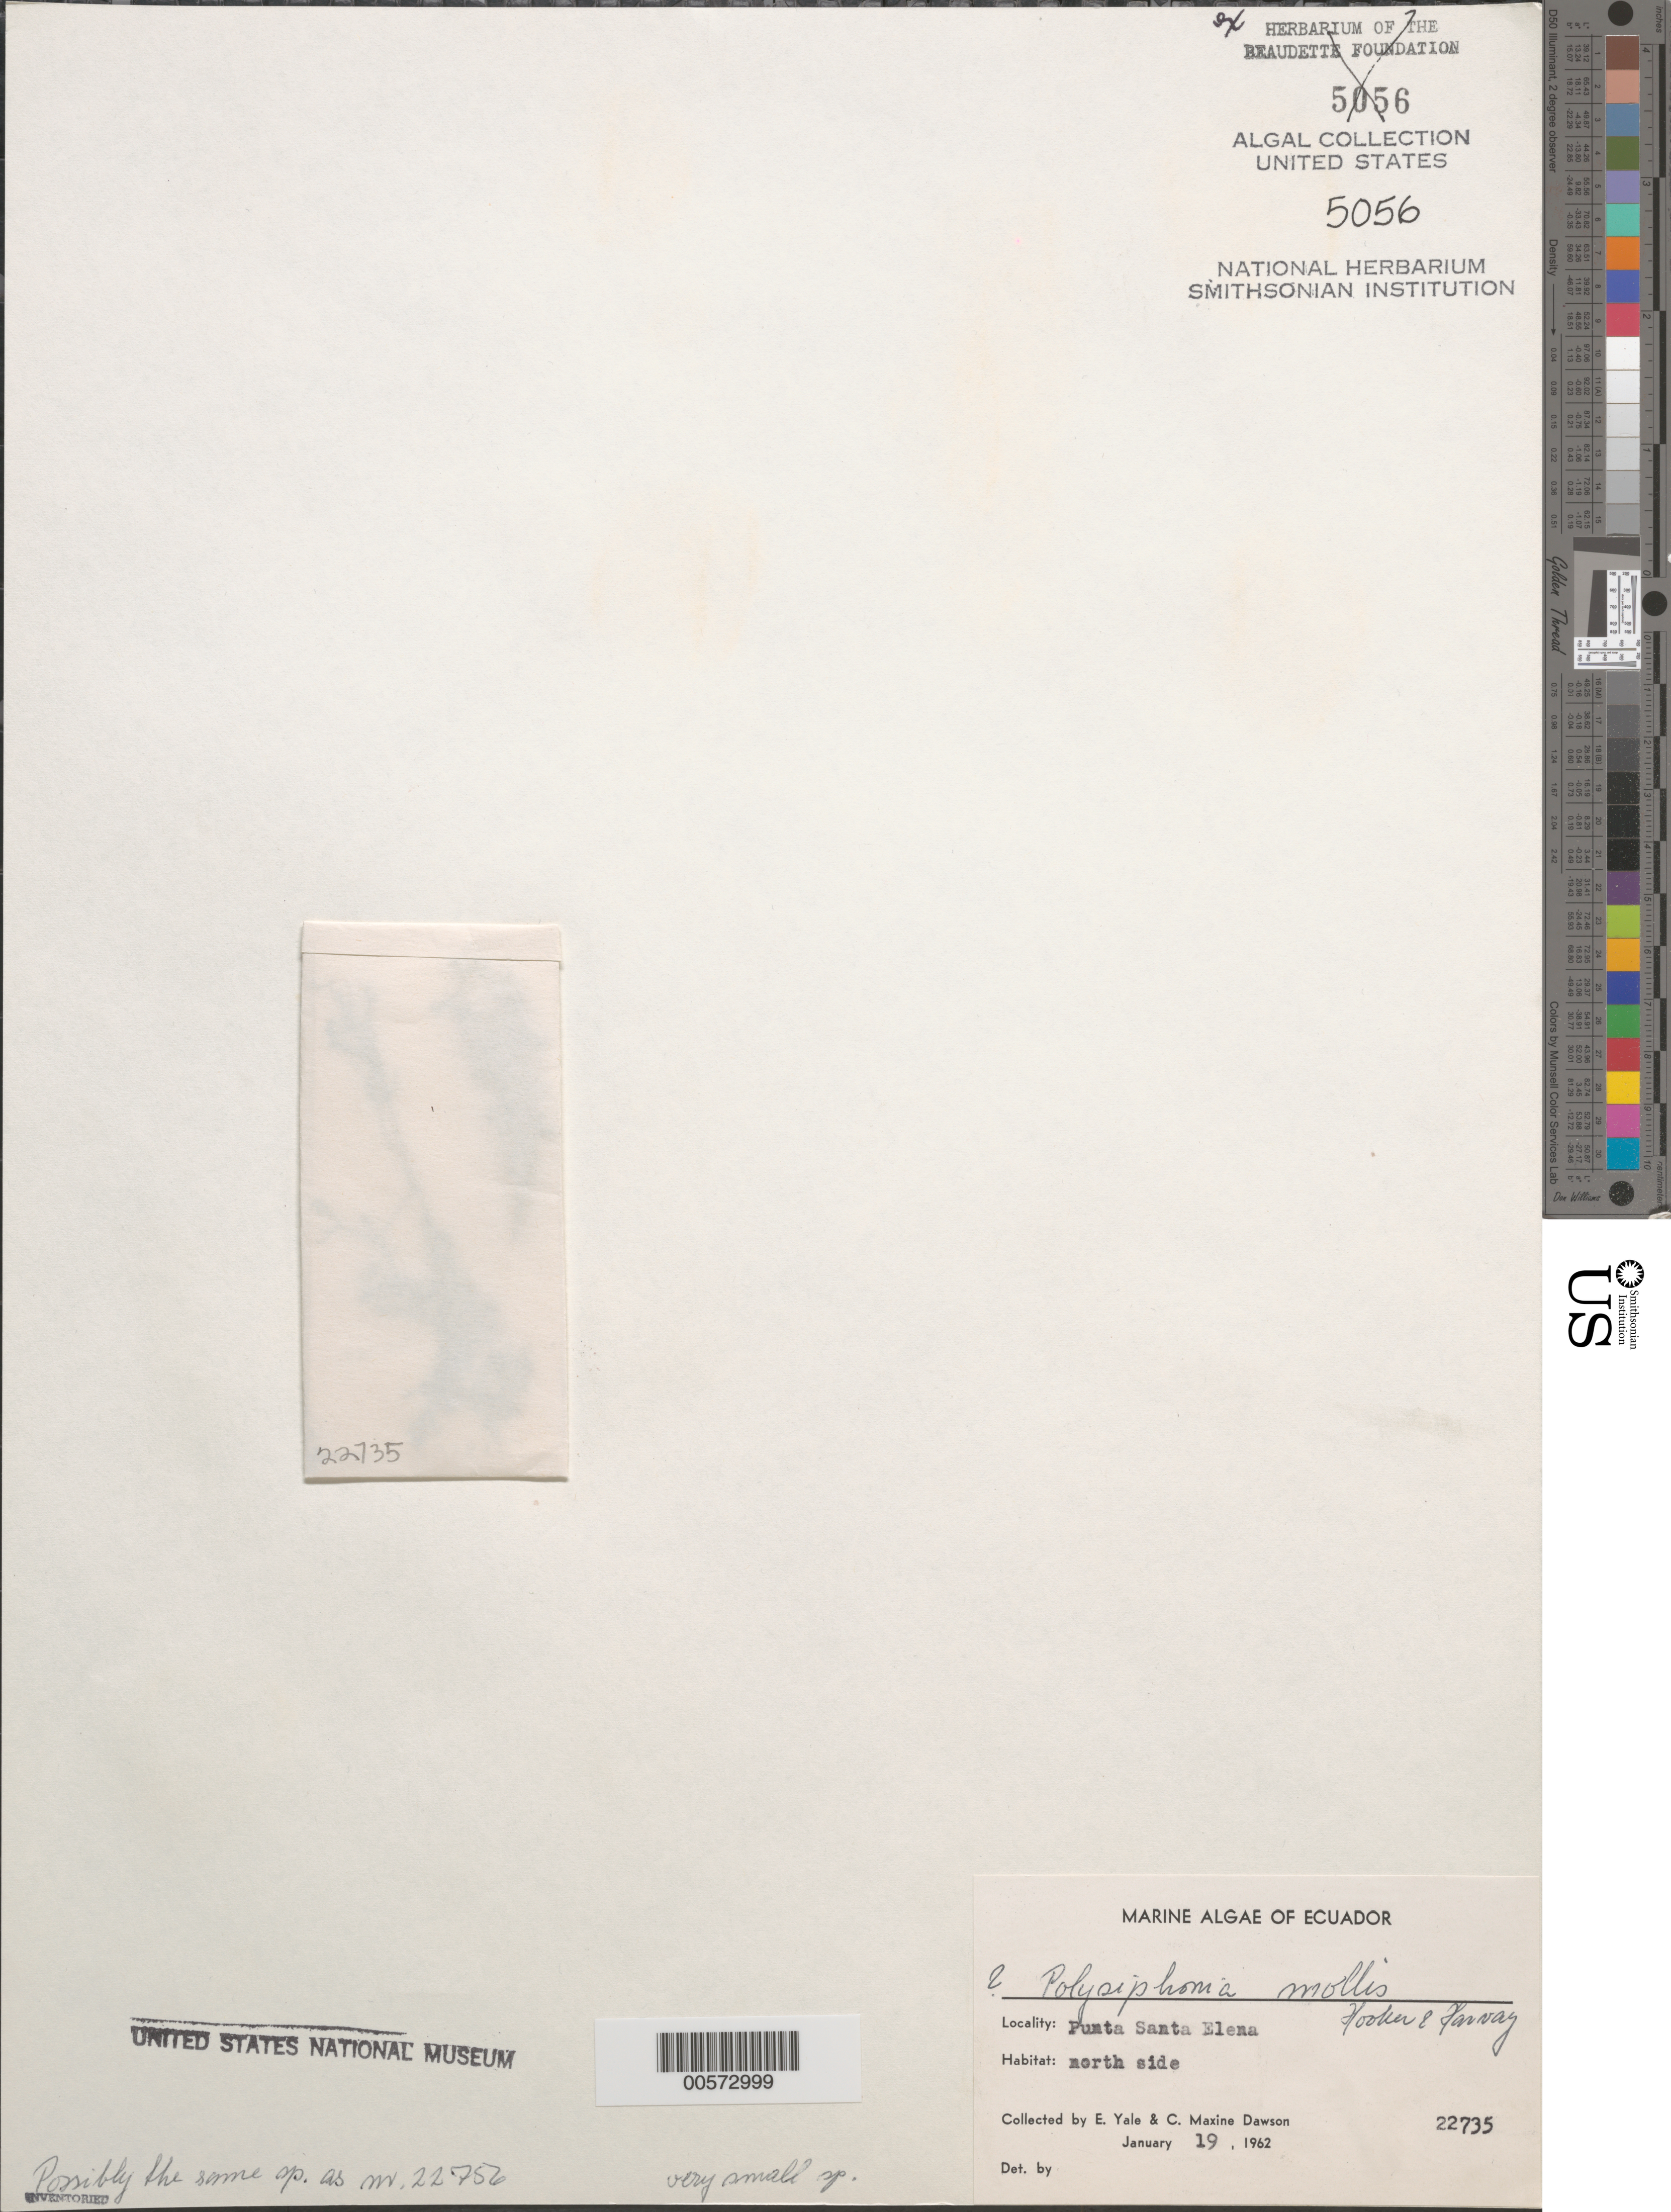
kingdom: Plantae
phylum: Rhodophyta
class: Florideophyceae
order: Ceramiales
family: Rhodomelaceae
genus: Polysiphonia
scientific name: Polysiphonia mollis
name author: Hook. f. & Harv.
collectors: E. Y. Dawson & C. M. Dawson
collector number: EYD 22735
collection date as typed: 19 Jan 1962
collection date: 1962-01-19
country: Ecuador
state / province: Guayas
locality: Punta Santa Elena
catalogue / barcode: US 5056